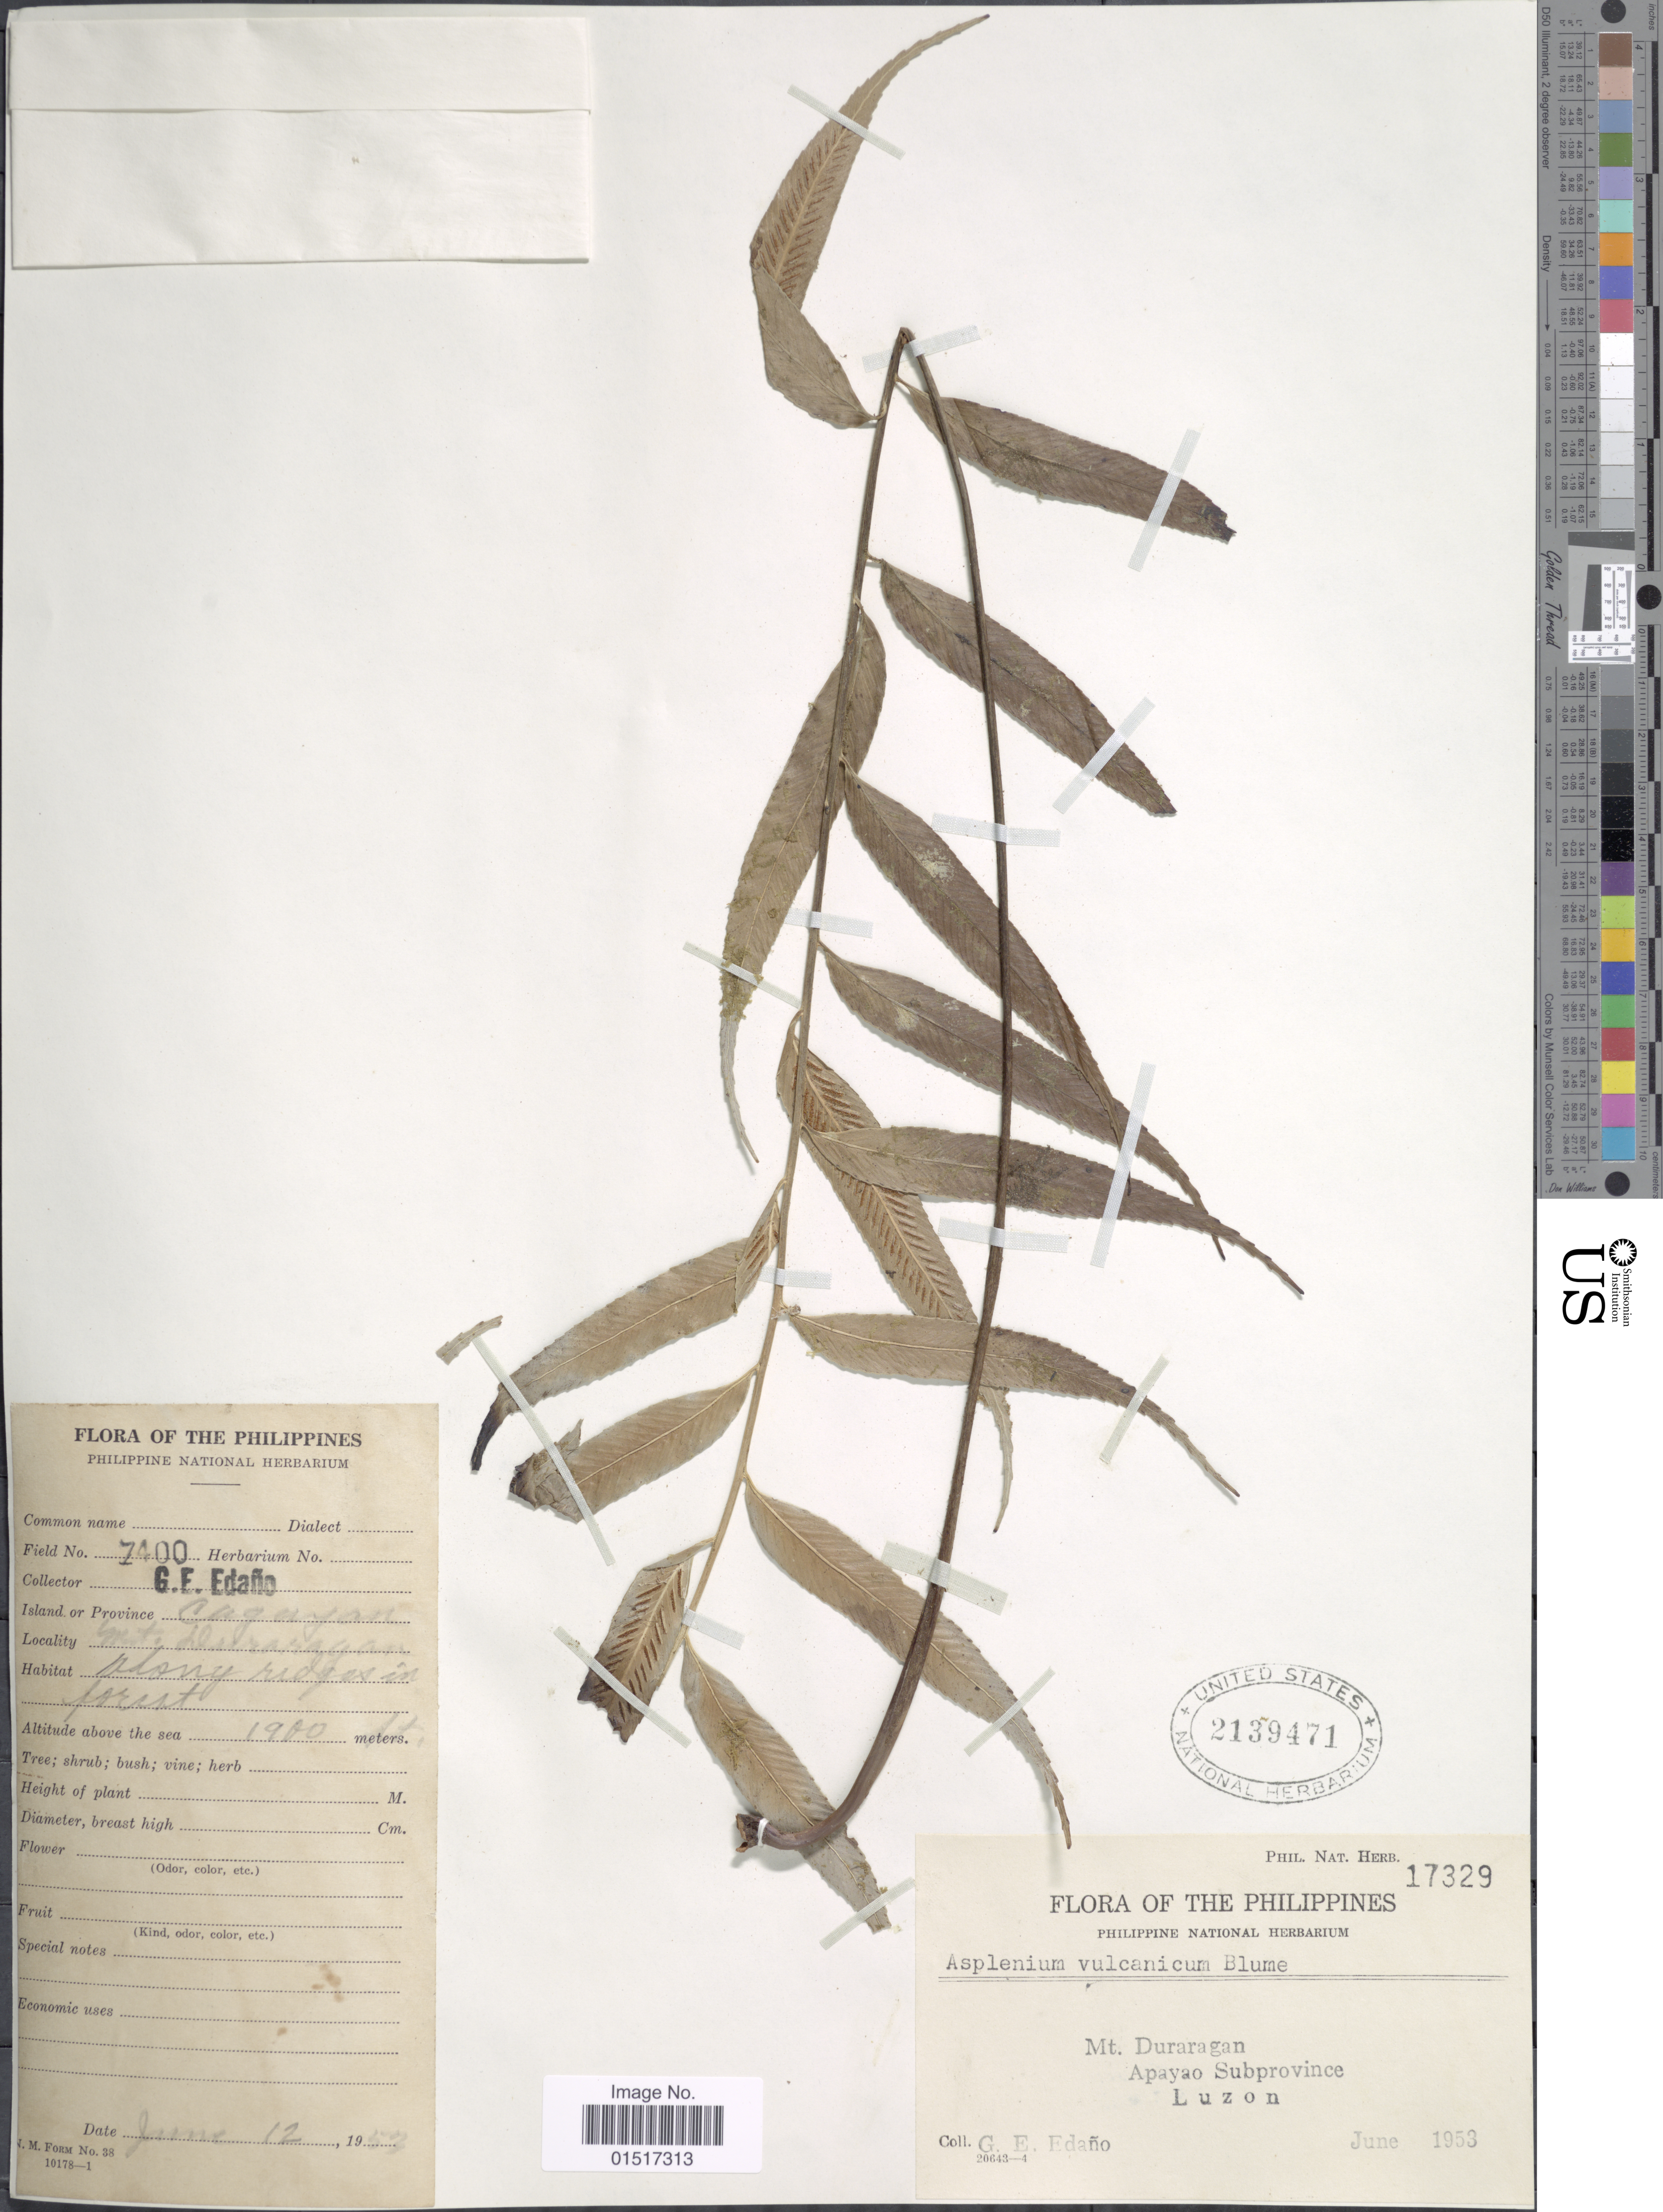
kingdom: Plantae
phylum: Tracheophyta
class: Polypodiopsida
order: Polypodiales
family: Aspleniaceae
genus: Asplenium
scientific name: Asplenium vulcanicum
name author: Blume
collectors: G. E. Edaño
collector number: Phil. Nat. Herb. 17329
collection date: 1953-06-12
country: Philippines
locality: Cagayan. Mt. Duraragan. Apayao Subprovince, Luzon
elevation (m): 1900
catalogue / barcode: US 2139471